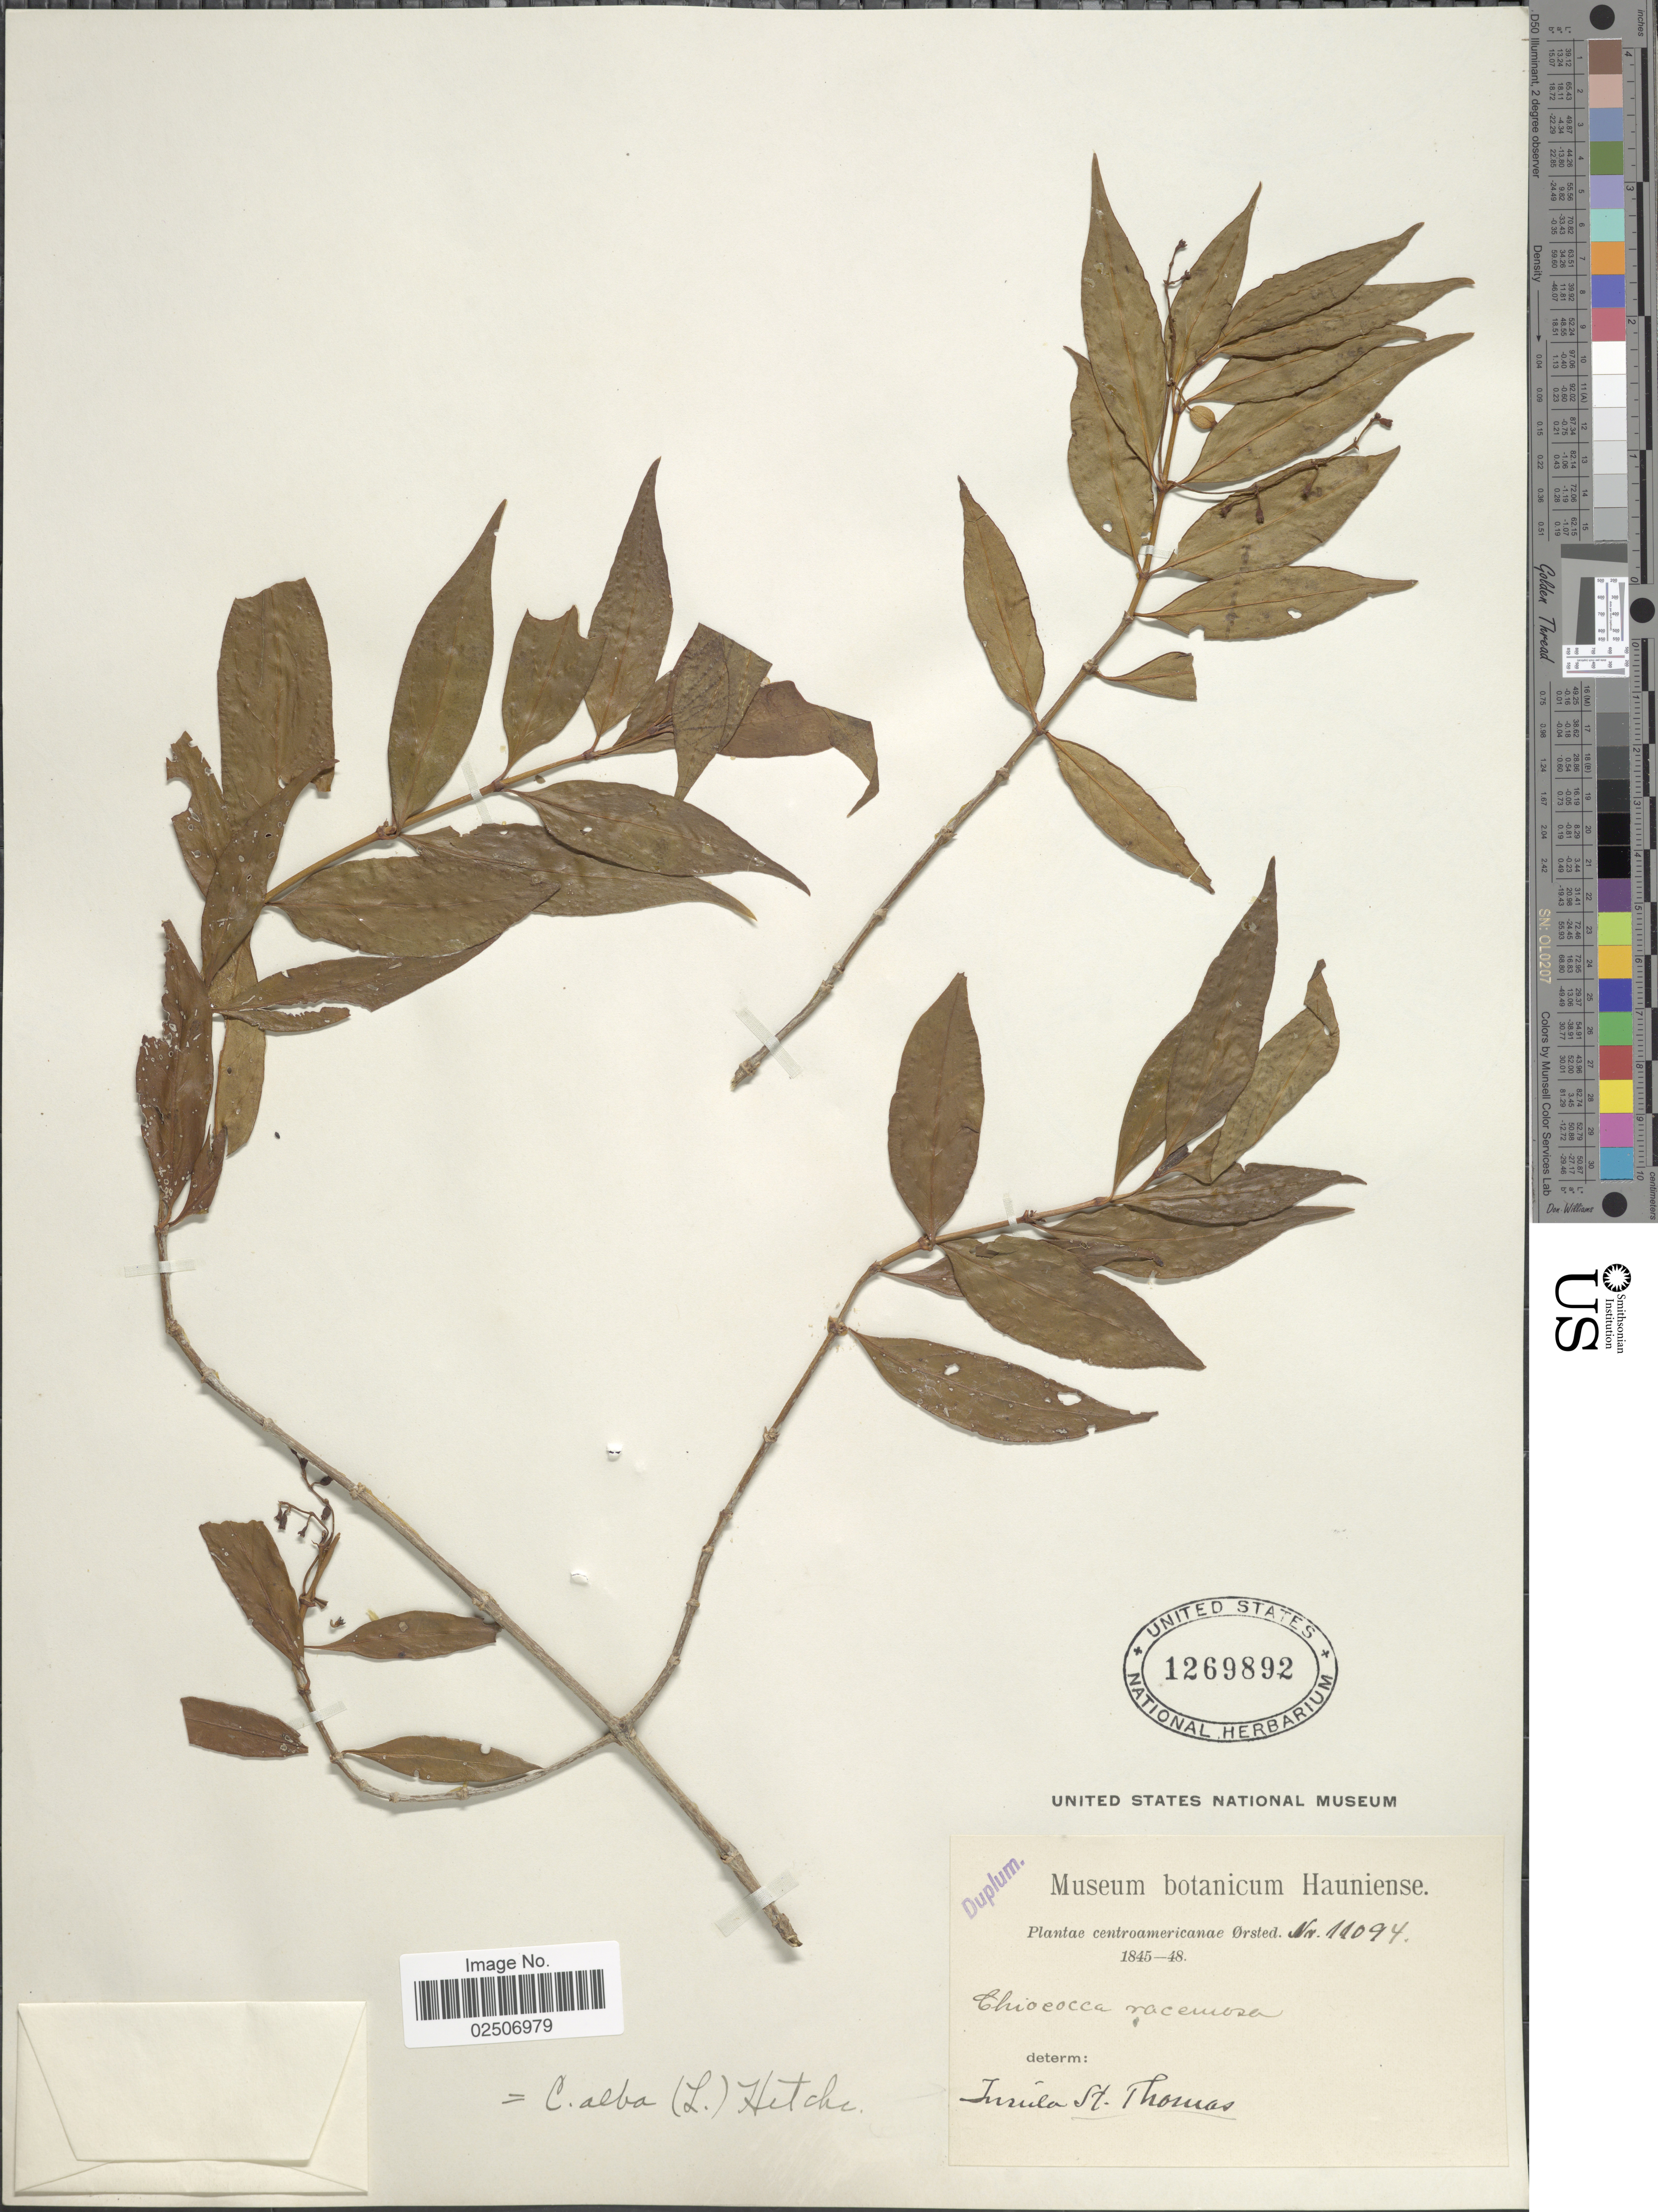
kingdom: Plantae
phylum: Tracheophyta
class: Magnoliopsida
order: Gentianales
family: Rubiaceae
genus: Chiococca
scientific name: Chiococca alba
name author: (L.) Hitchc.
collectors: Ørsted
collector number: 11094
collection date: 1845/1848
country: Nicaragua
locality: Centroamericanae; Insulae St. Thomas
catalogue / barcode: US 1269892